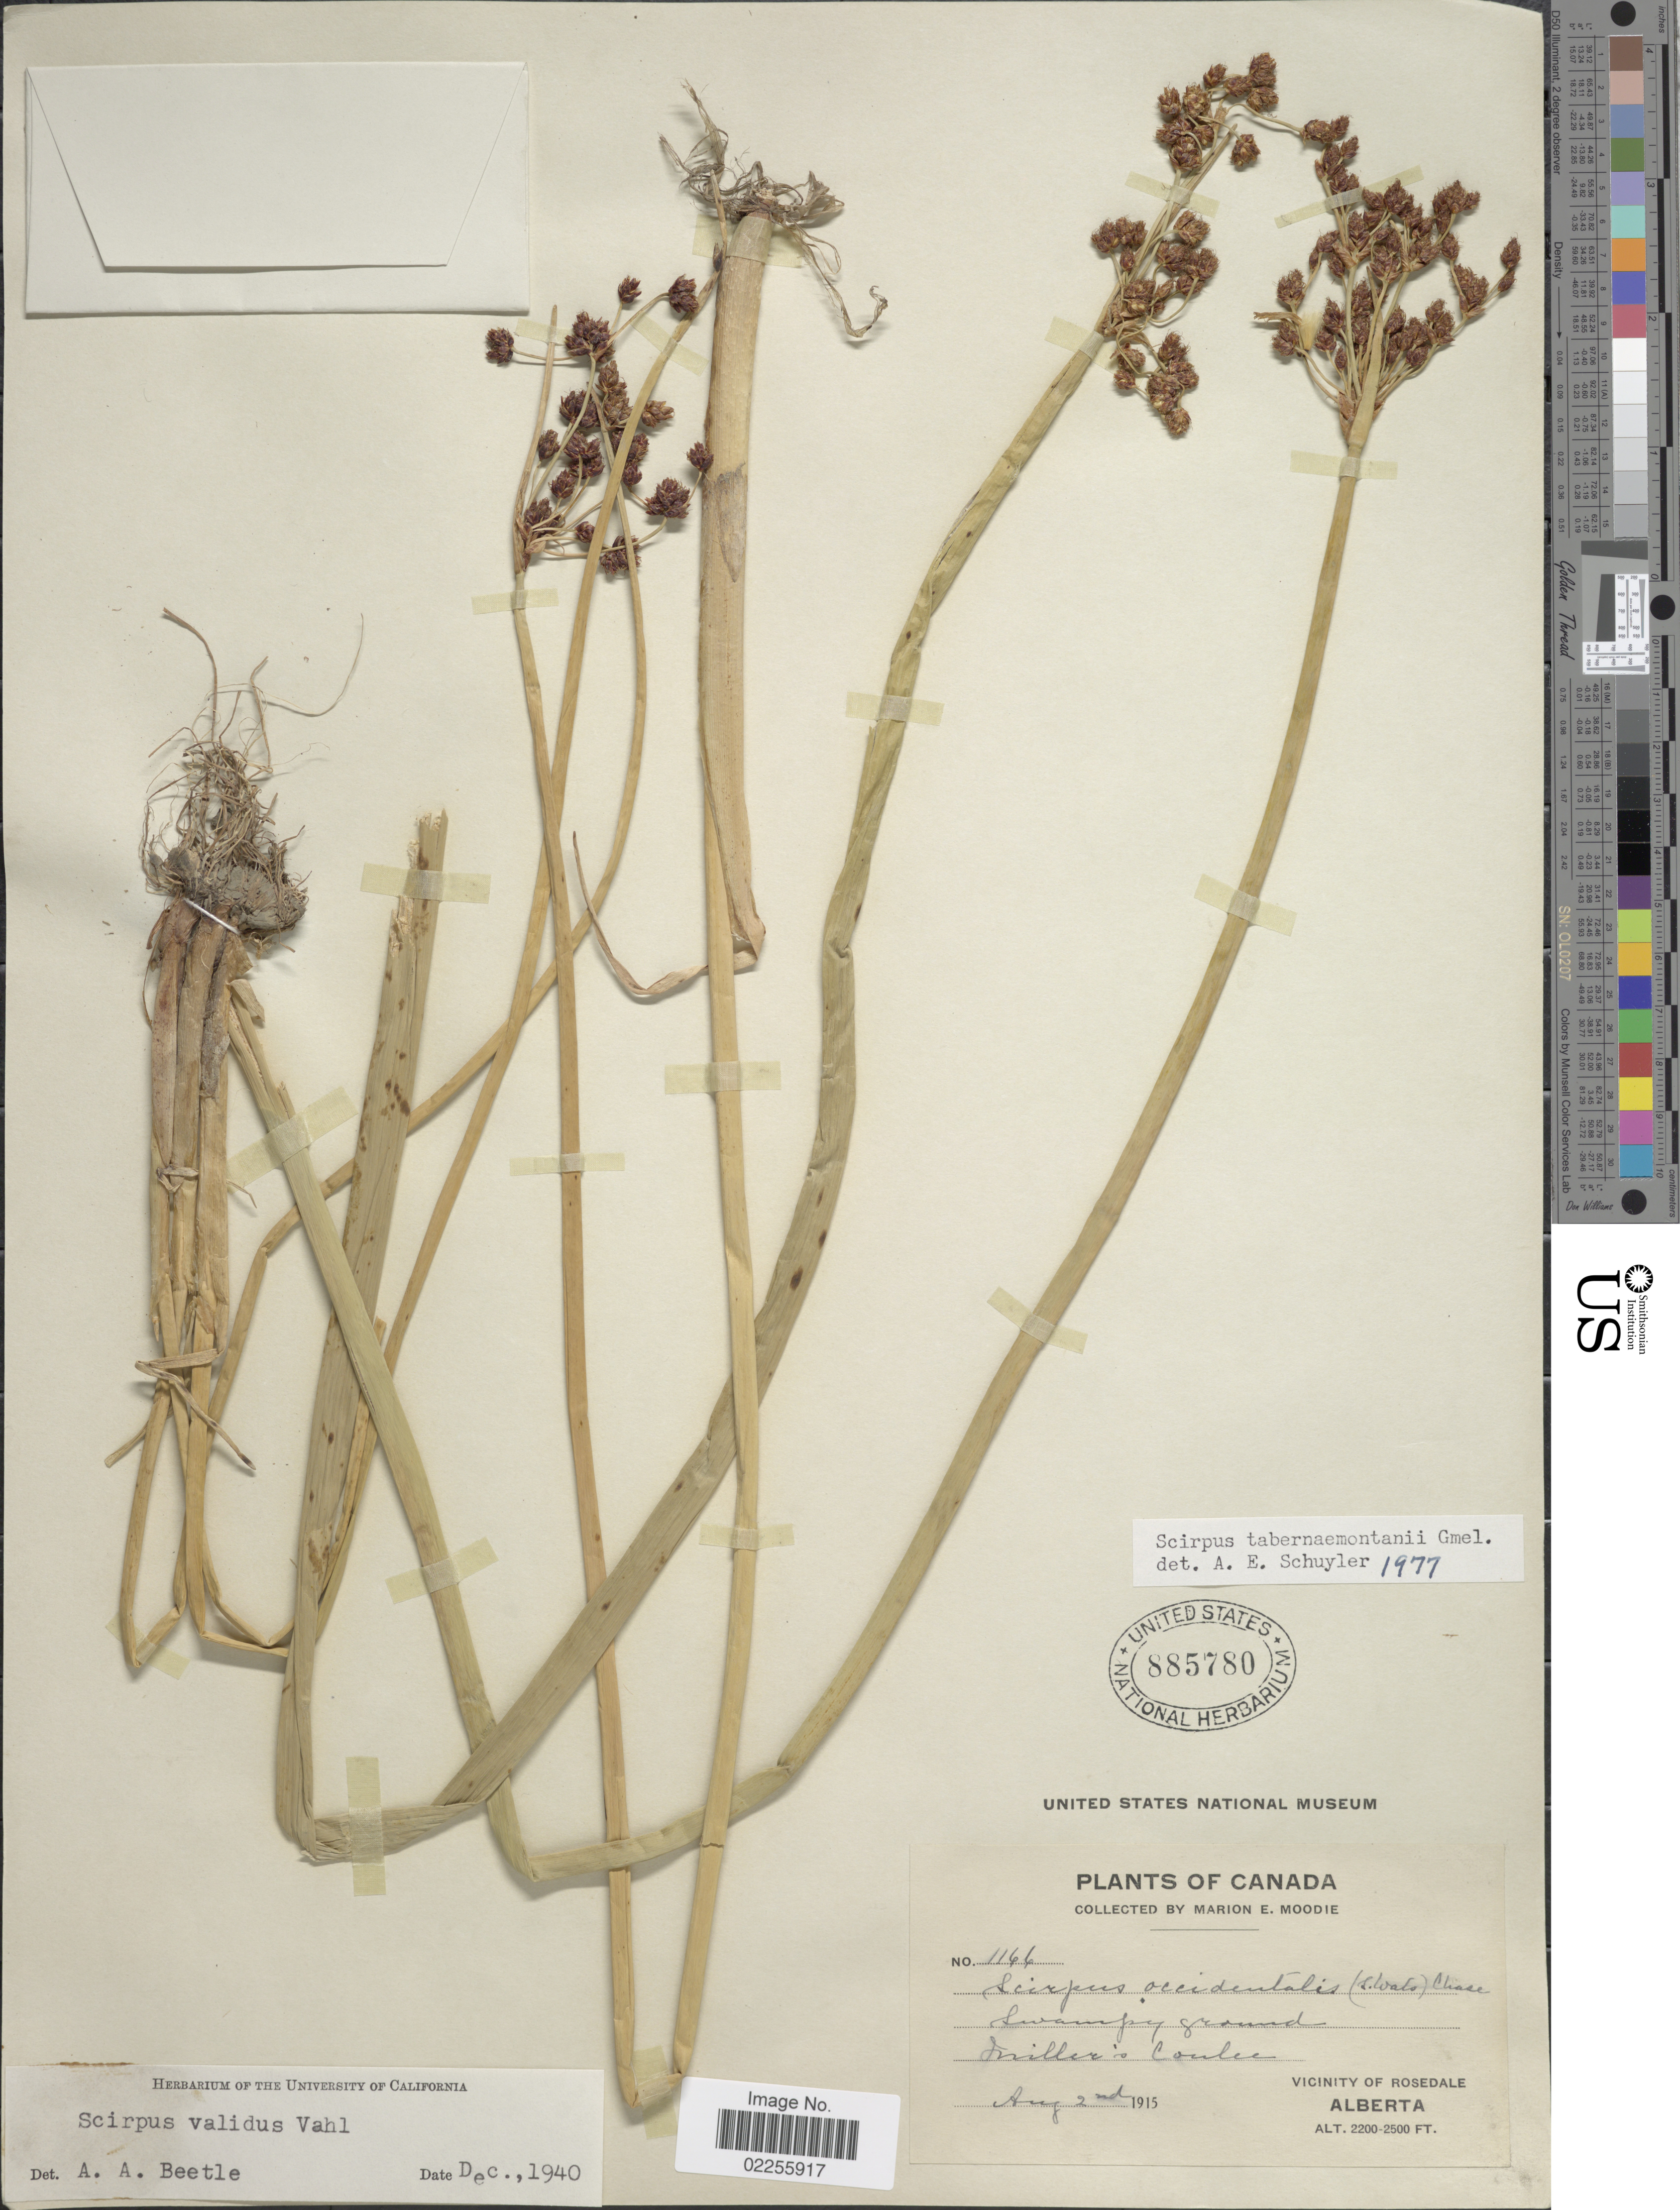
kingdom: Plantae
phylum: Tracheophyta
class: Liliopsida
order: Poales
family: Cyperaceae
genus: Schoenoplectus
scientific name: Schoenoplectus tabernaemontani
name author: (C.C. Gmel.) Palla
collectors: M. E. Moodie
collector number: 1166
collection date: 1915-08-02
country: Canada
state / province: Alberta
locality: Swampy ground, Miller's Coulee, Vicinity of Rosedale.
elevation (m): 671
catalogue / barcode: US 885780